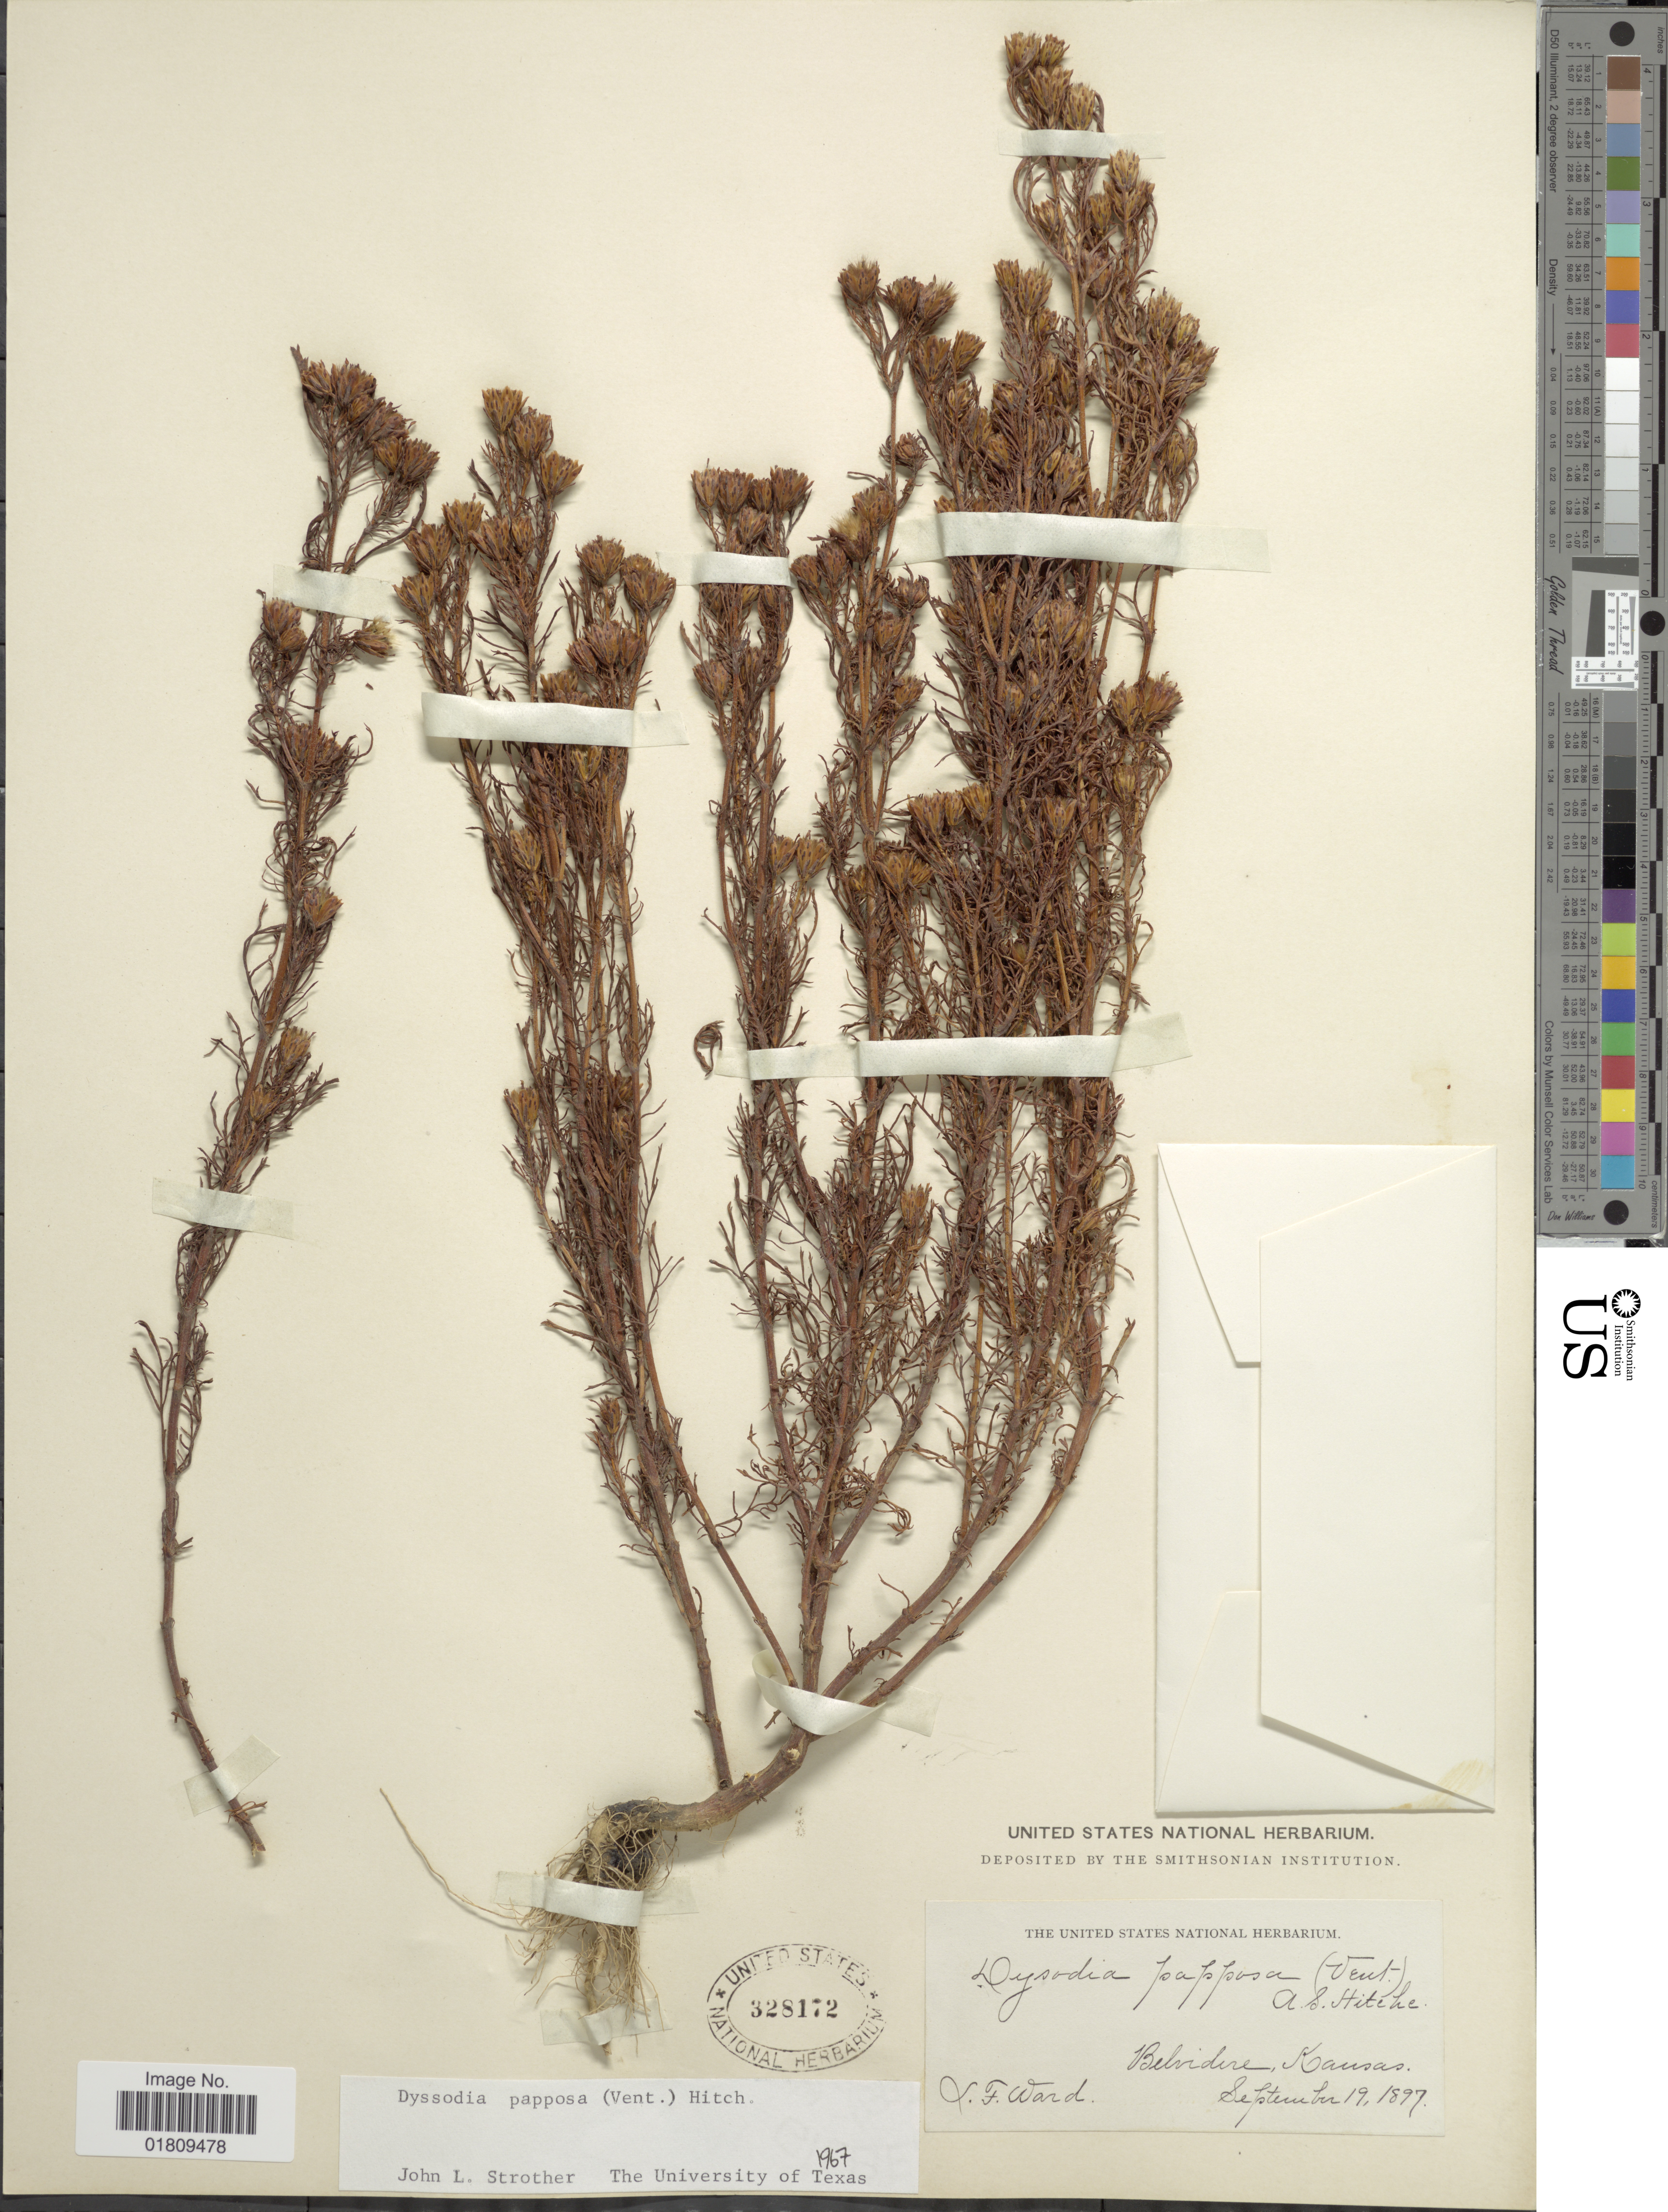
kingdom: Plantae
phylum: Tracheophyta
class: Magnoliopsida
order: Asterales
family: Asteraceae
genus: Dyssodia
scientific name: Dyssodia papposa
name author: (Vent.) Hitchc.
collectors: L. Ward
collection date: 1897-09-19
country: United States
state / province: Kansas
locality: Belvidere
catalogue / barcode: US 328172